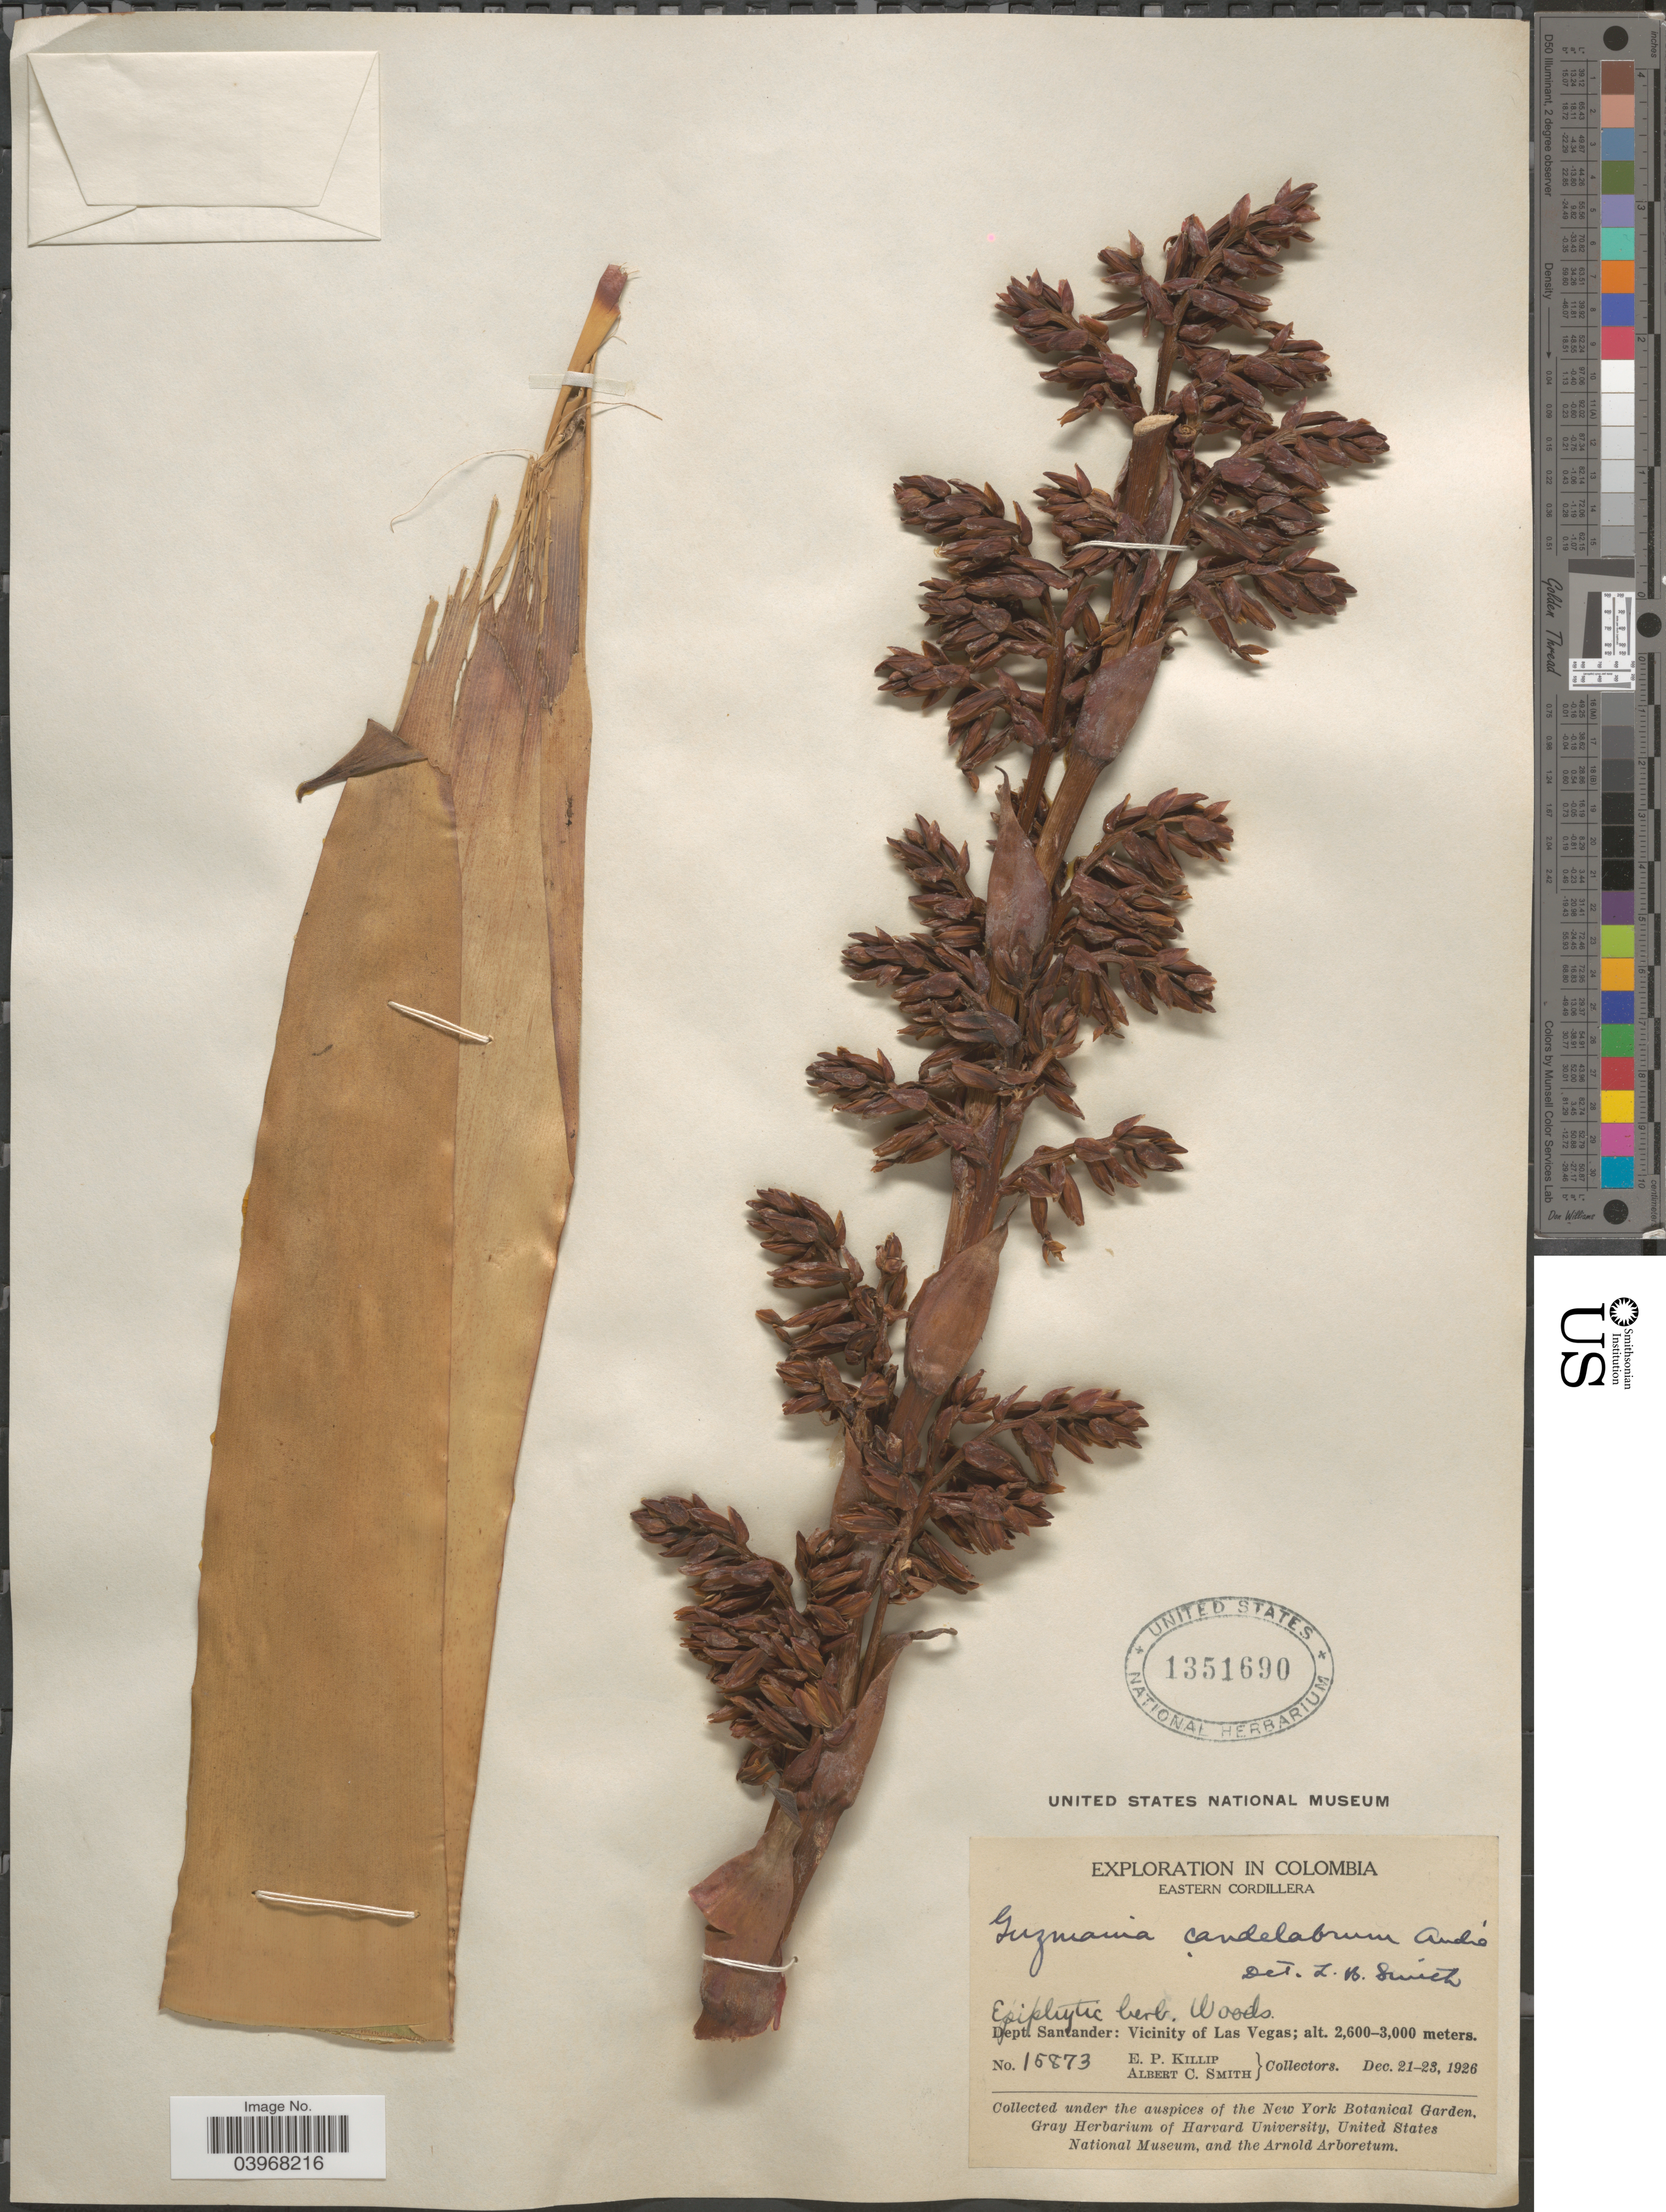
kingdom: Plantae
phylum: Tracheophyta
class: Liliopsida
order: Poales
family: Bromeliaceae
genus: Guzmania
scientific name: Guzmania candelabrum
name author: (André) André ex Mez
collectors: E. P. Killip & A. C. Smith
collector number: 15873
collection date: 1926-12-21/1926-12-23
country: Colombia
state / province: Santander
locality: Eastern Cordillera. Dept. Santander: Vicinity of Las Vegas.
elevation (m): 2600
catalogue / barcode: US 1351690